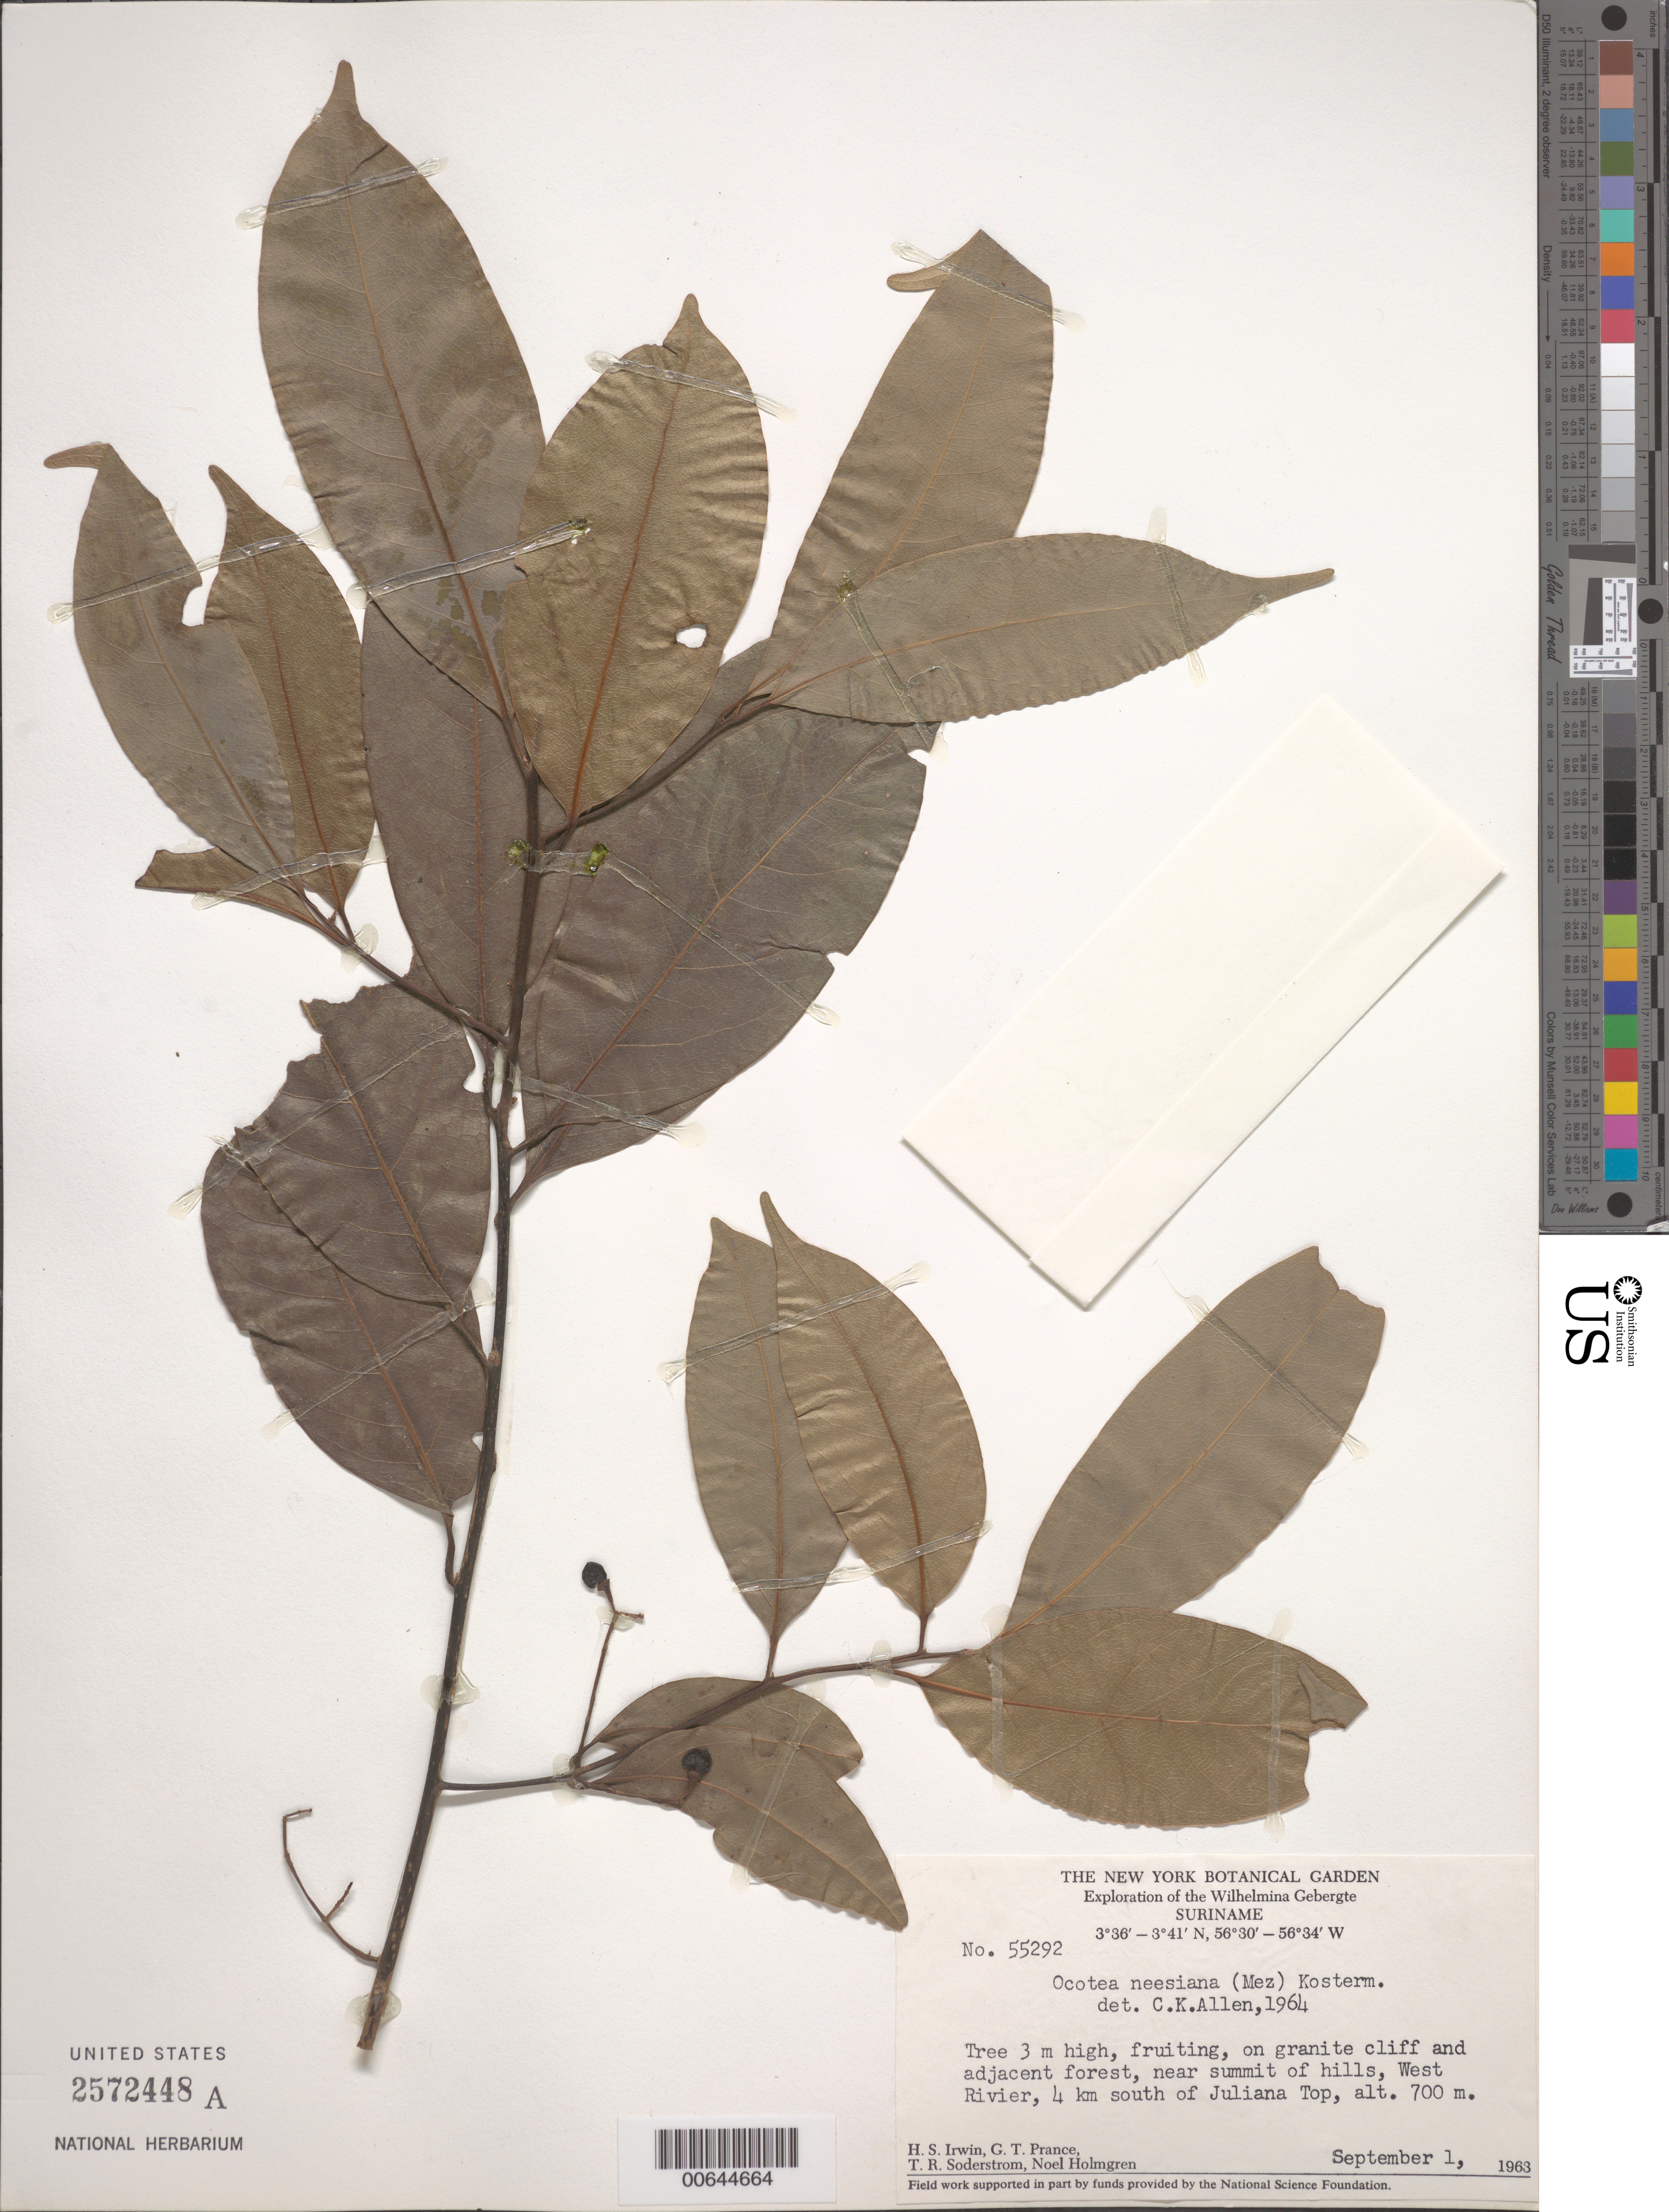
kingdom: Plantae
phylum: Tracheophyta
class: Magnoliopsida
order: Laurales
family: Lauraceae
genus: Ocotea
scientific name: Ocotea neesiana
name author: (Miq.) Kosterm.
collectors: H. Irwin, G. T. Prance, T. R. Soderstrom & N. H. Holmgren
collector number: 55292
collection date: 1963-09-01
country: Suriname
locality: The Wilhelmina Gebergte. Near summit of hills, West Rivier, 4 km south of Juliana Top.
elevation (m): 700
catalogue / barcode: US 2572448A